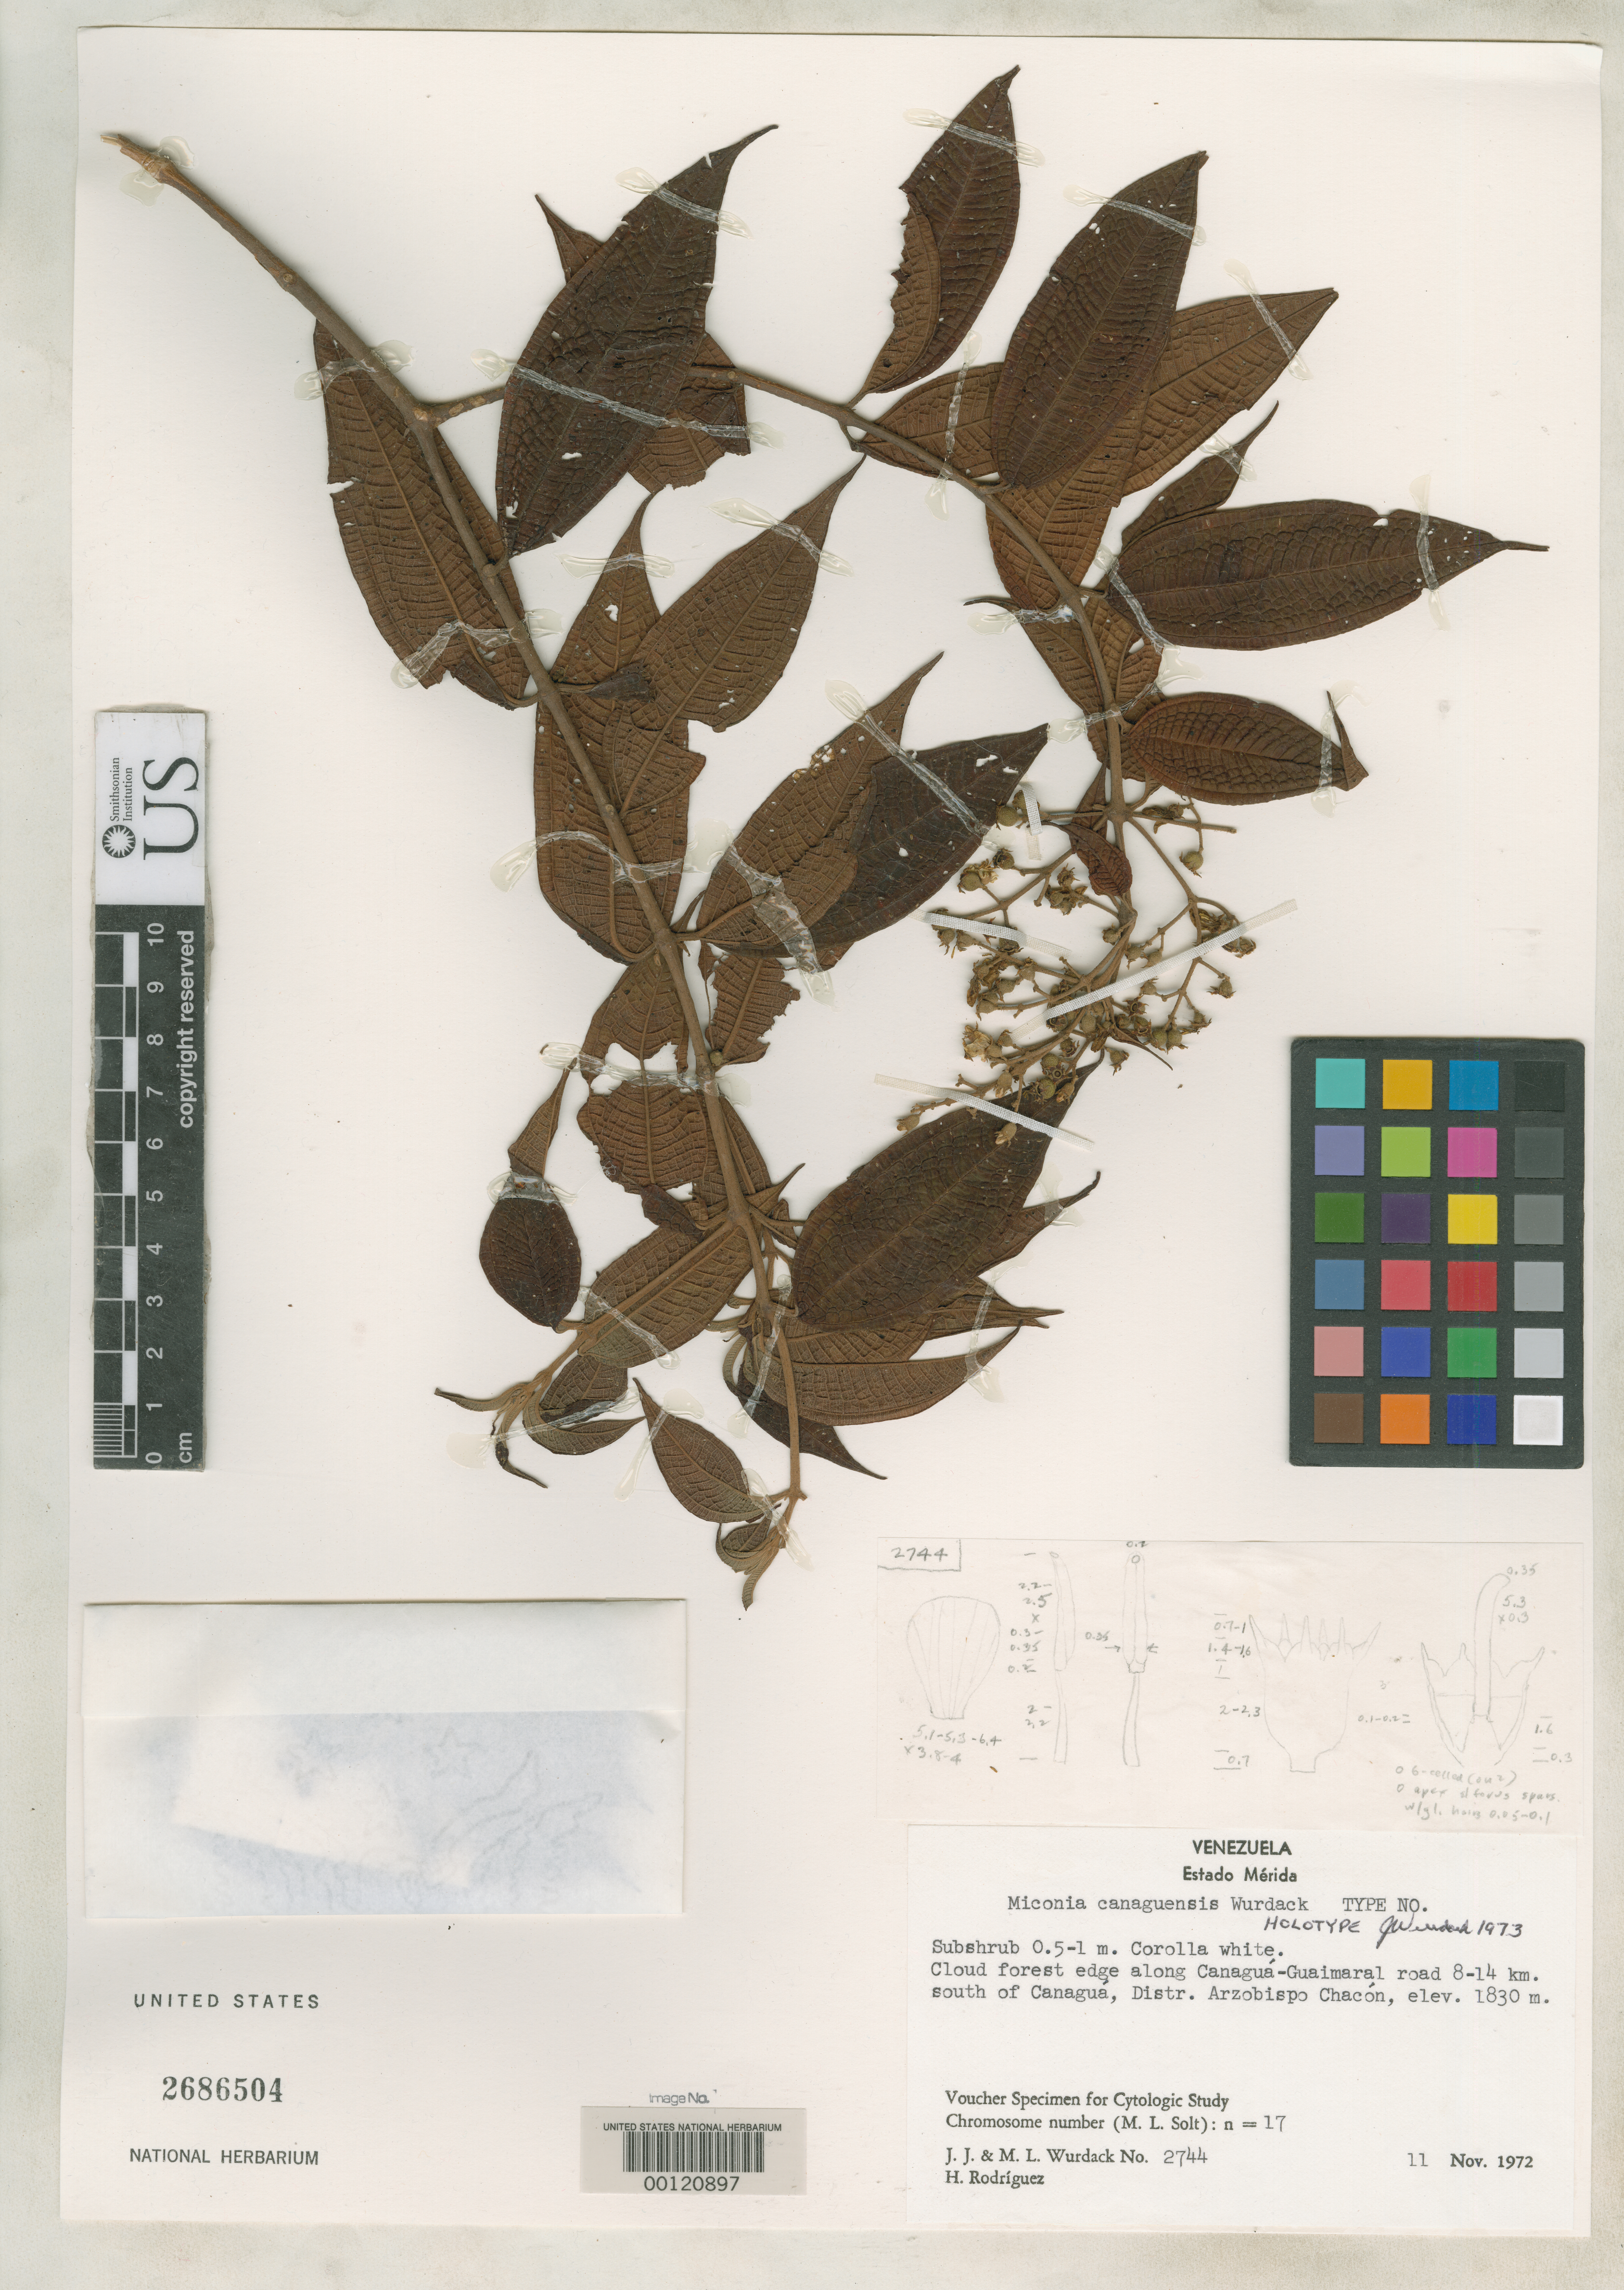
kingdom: Plantae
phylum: Tracheophyta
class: Magnoliopsida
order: Myrtales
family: Melastomataceae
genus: Miconia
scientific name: Miconia canaguensis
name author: Wurdack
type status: Holotype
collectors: J. J. Wurdack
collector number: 2744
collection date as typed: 11 Nov 1972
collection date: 1972-11-11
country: Venezuela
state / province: Mérida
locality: Canagua-Guaimaral.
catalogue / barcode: US 2686504